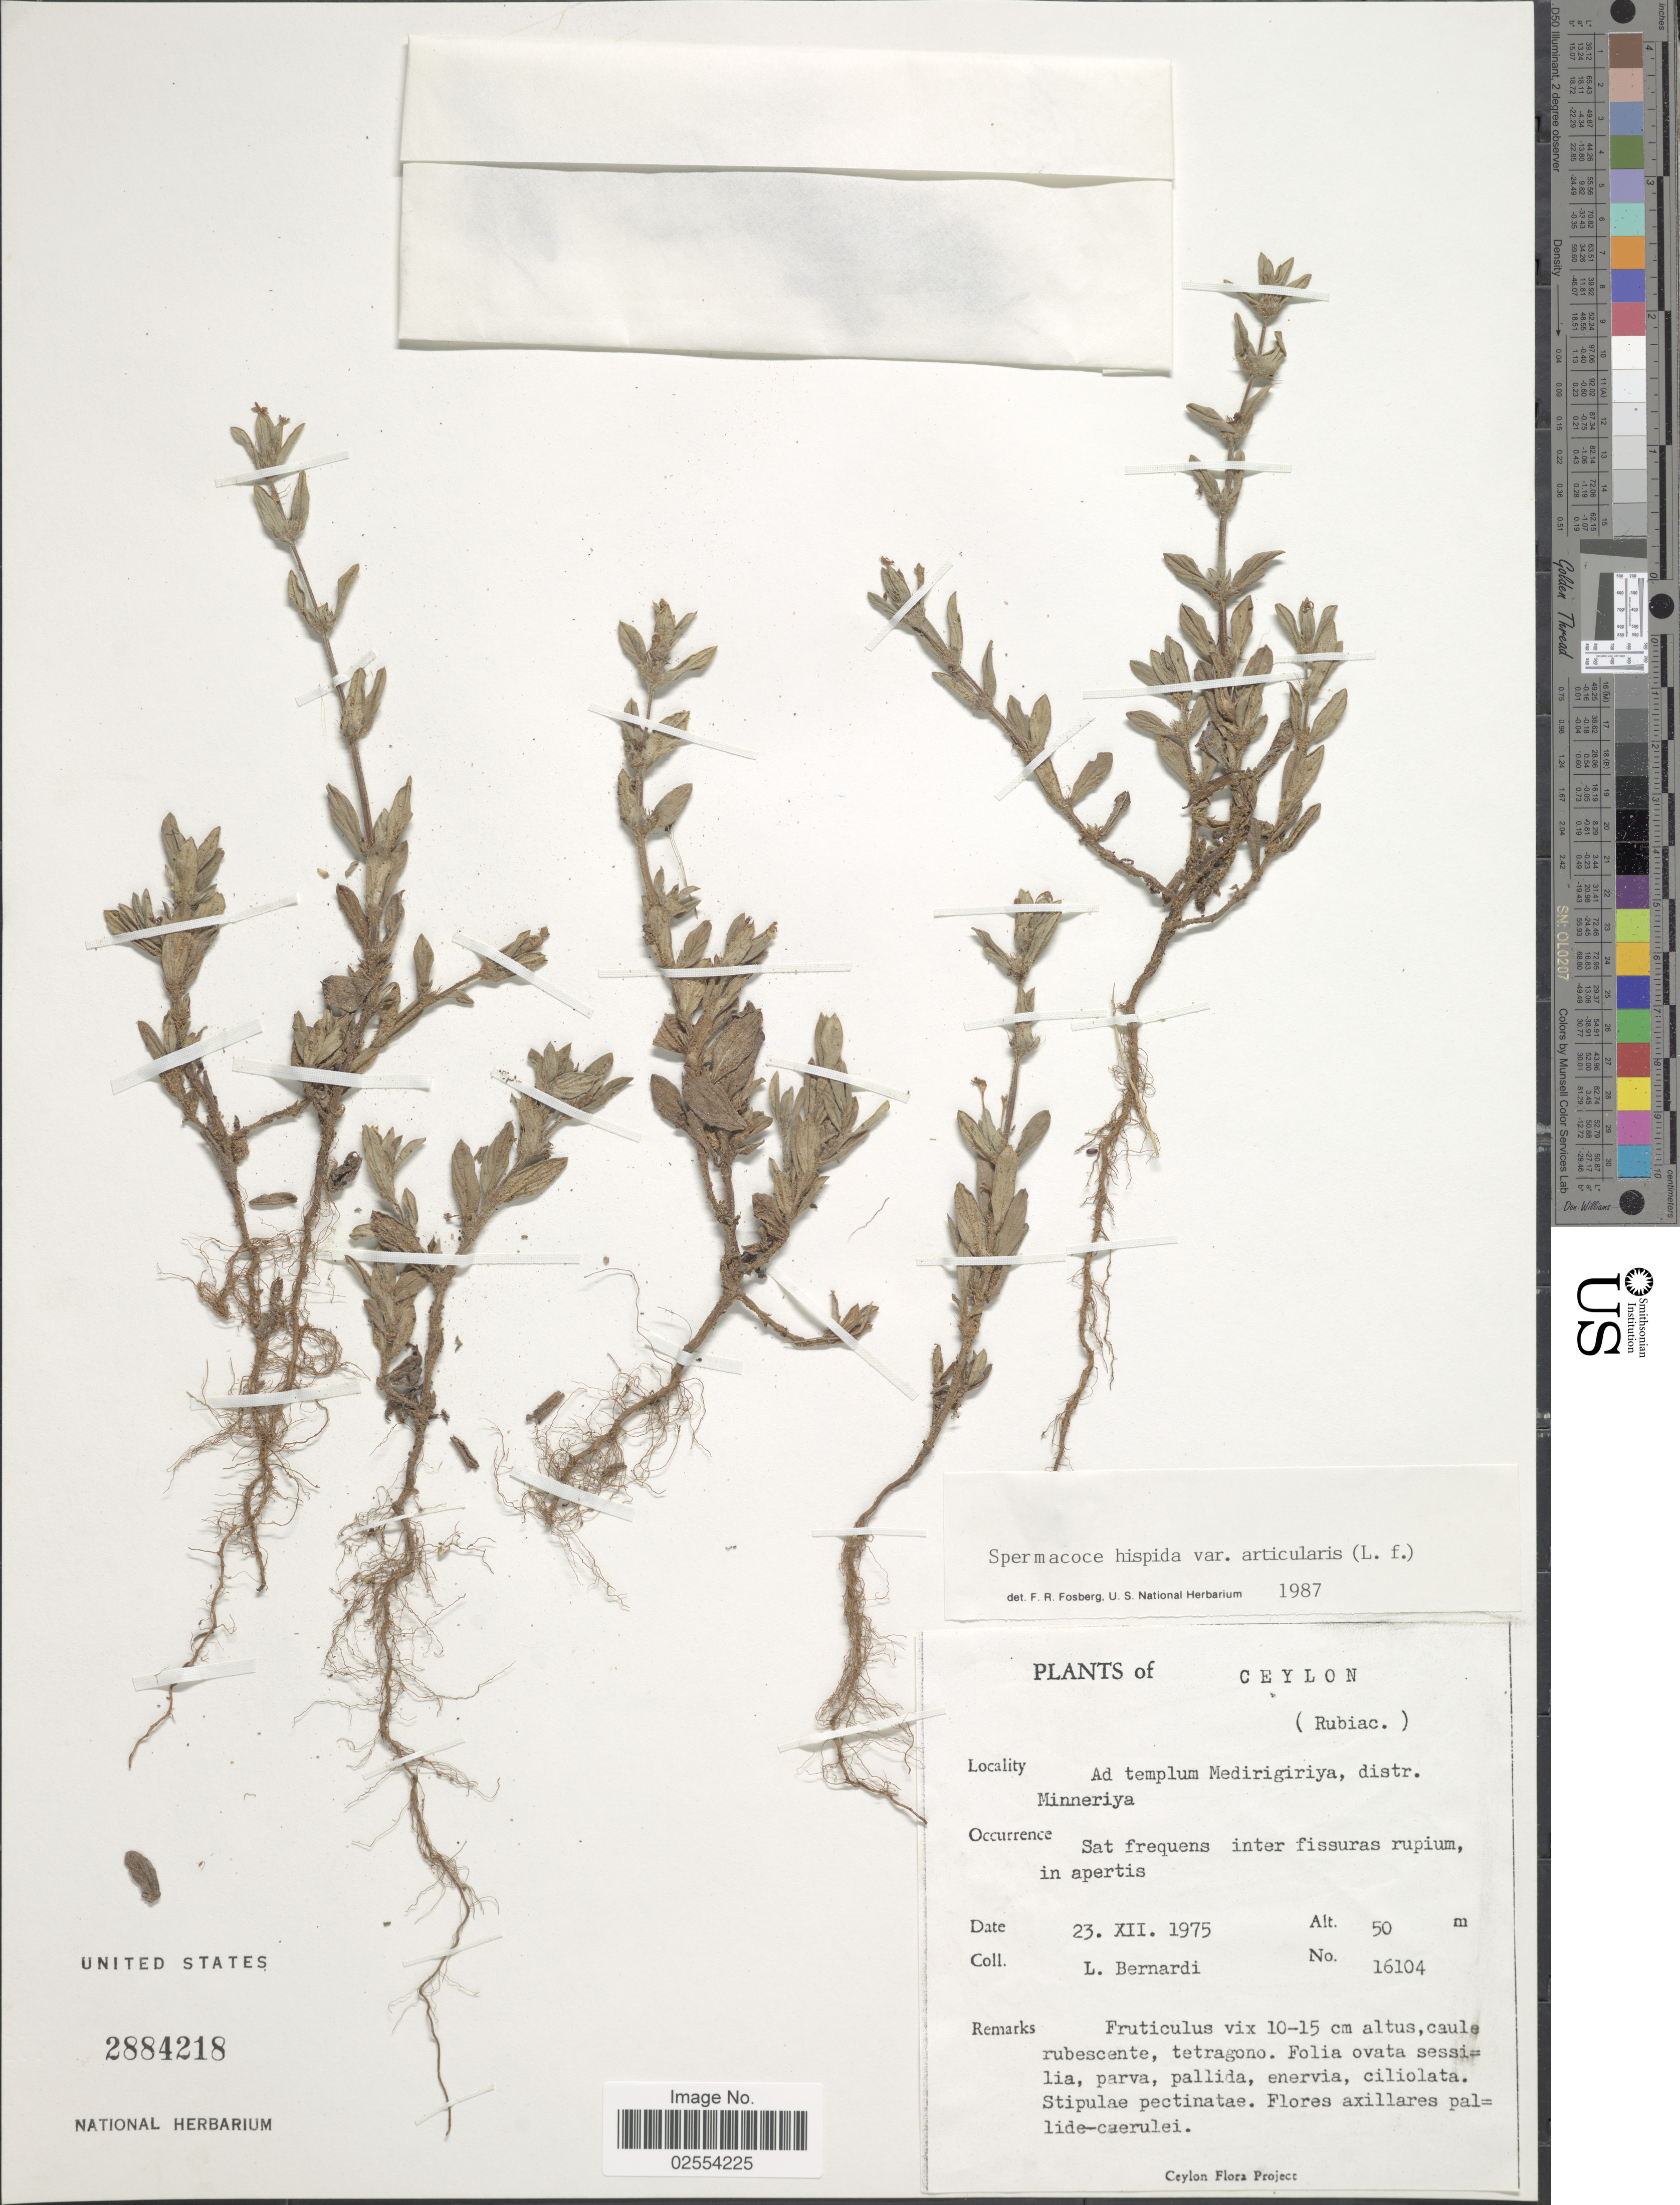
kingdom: Plantae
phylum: Tracheophyta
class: Magnoliopsida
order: Gentianales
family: Rubiaceae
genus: Spermacoce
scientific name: Spermacoce articularis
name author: L. f.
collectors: L. Bernardi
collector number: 16104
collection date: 1975-12-23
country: Sri Lanka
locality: Ceylon, Ad templum Medirigiriya, distr. Minneriya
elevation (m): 50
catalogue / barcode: US 2884218